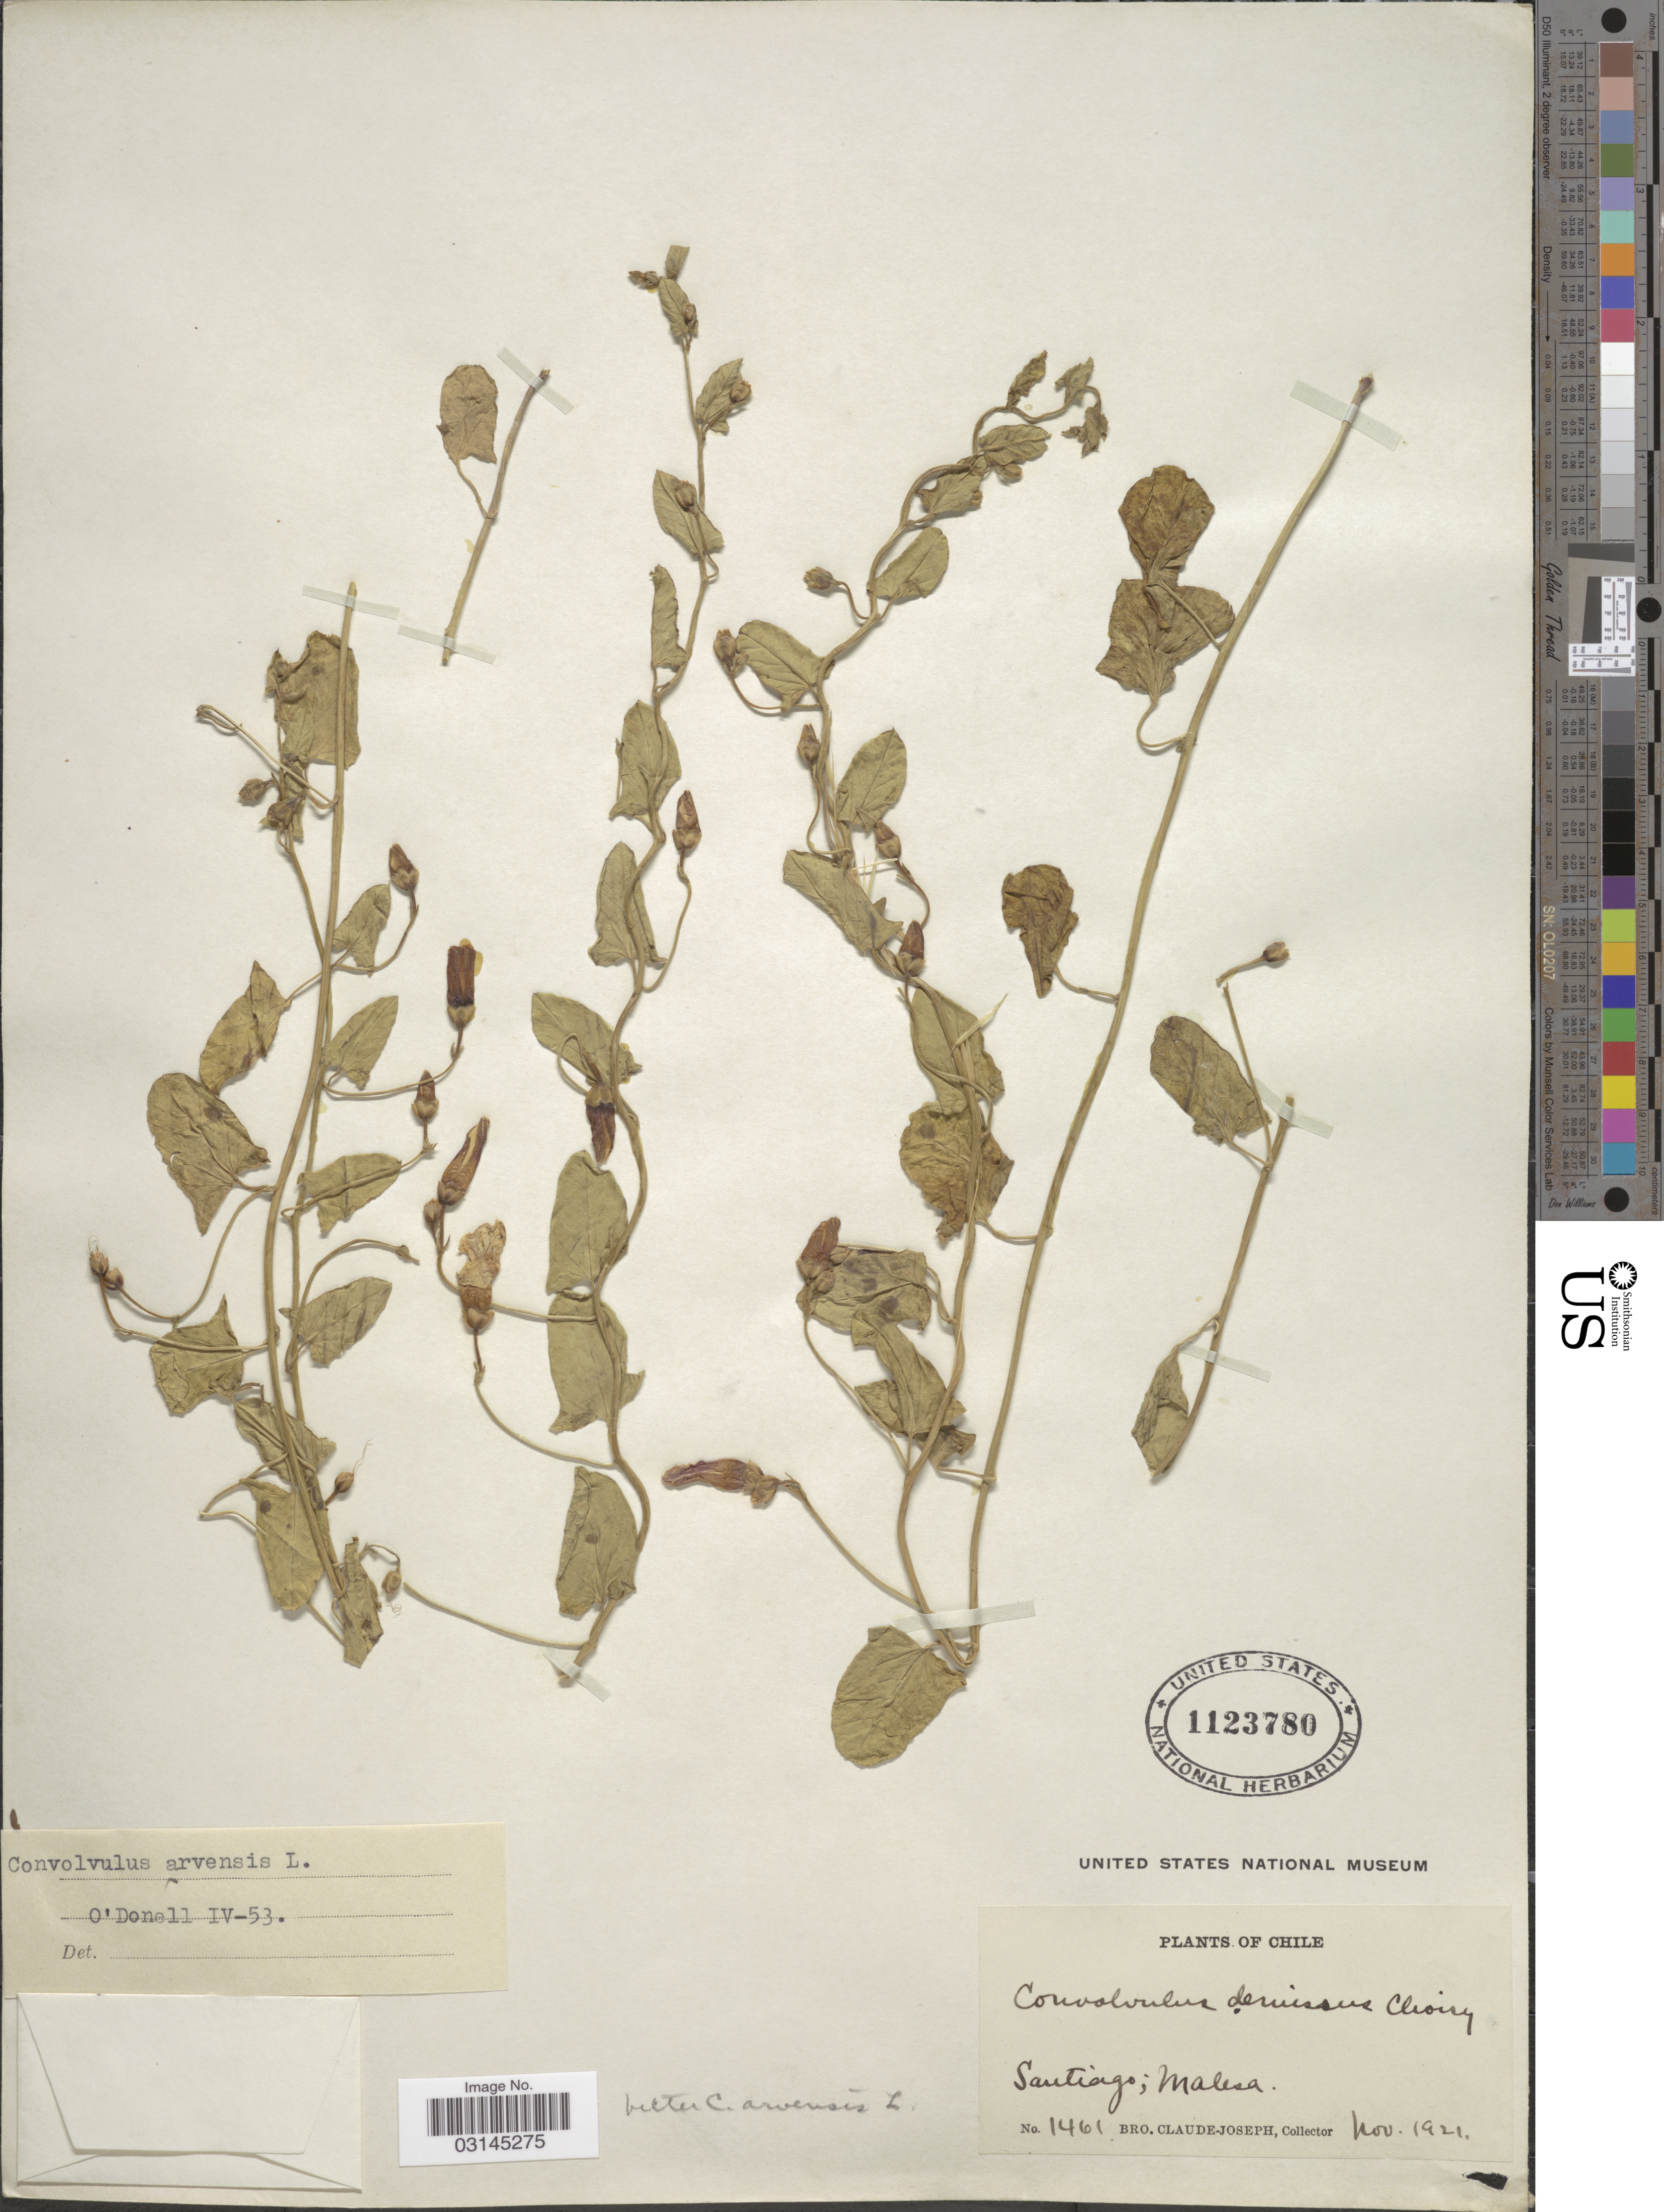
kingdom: Plantae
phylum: Tracheophyta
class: Magnoliopsida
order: Solanales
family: Convolvulaceae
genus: Convolvulus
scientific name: Convolvulus arvensis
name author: L.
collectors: Bro. Claude-Joseph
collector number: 1461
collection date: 1921-11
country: Chile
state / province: Región Metropolitana (RM)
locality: Santiago; Malesa.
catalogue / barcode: US 1123780